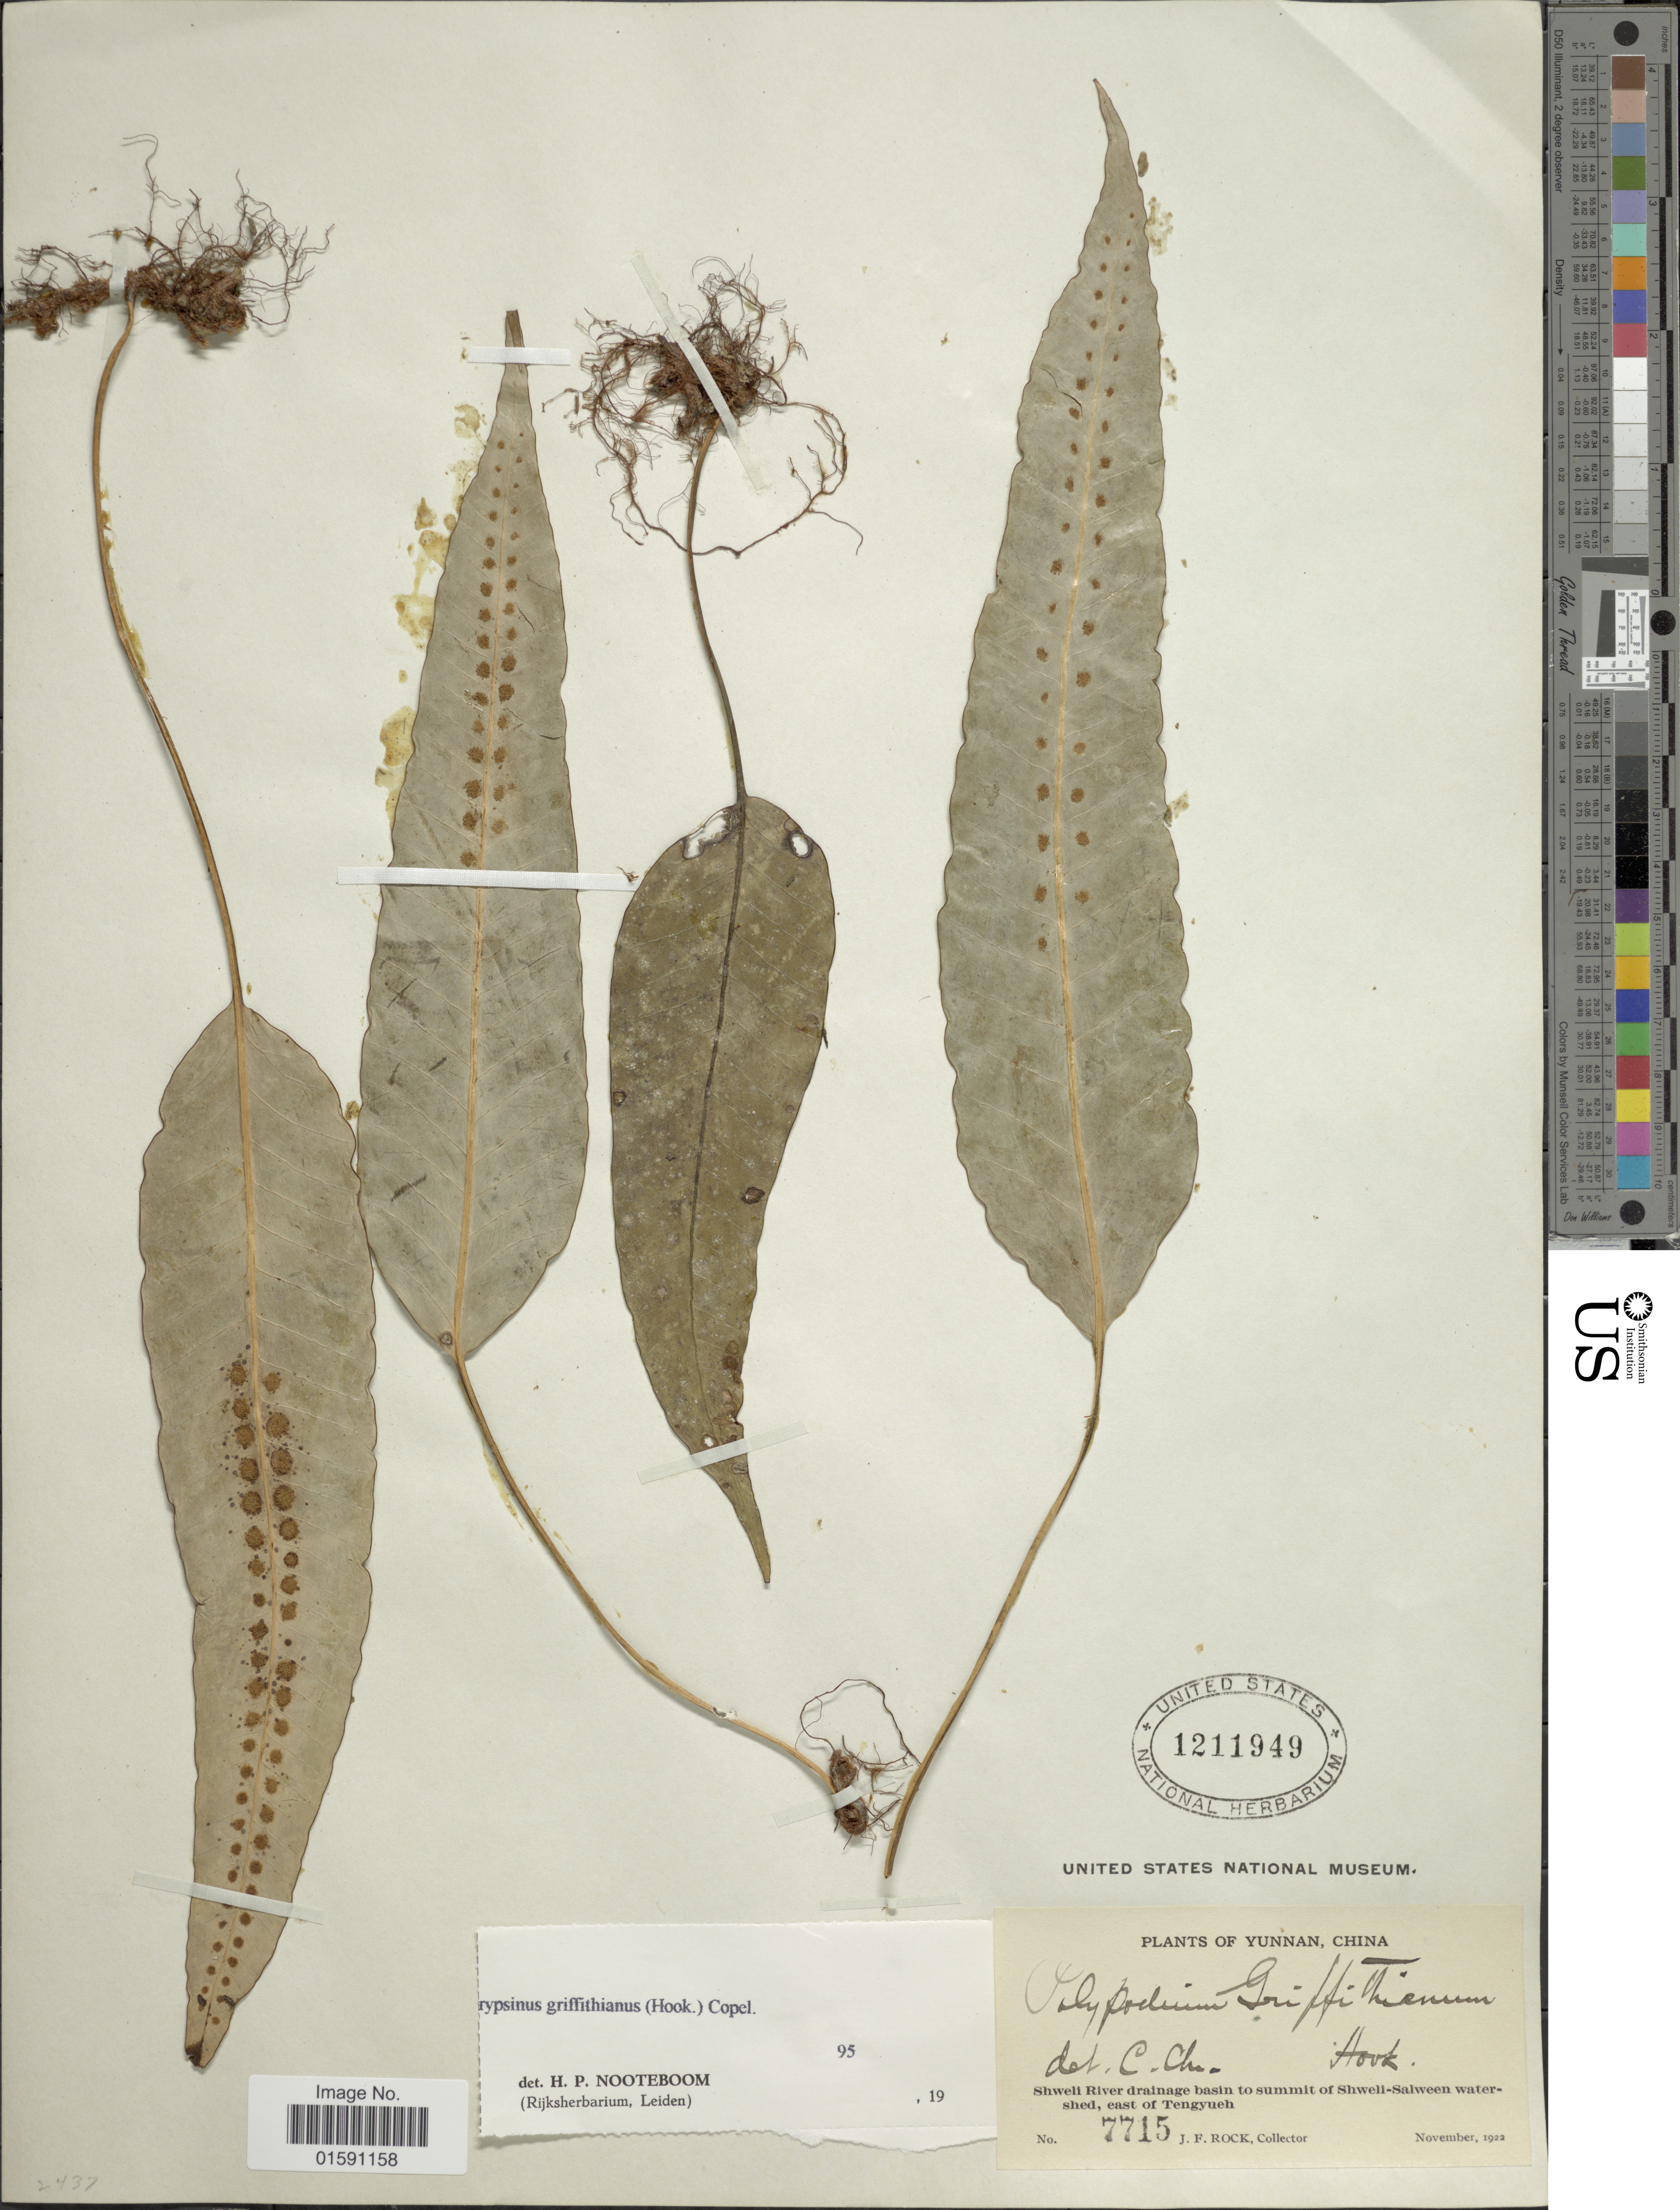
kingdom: Plantae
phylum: Tracheophyta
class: Polypodiopsida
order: Polypodiales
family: Polypodiaceae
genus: Selliguea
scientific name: Selliguea griffithiana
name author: (Hook.) Fraser-Jenk.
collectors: J. Rock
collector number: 7715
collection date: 1922-11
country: China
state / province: Yunnan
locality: Shweli River drainage basin to summit of Shweli-Salween watershed, east of Tengyueh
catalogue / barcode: US 1211949